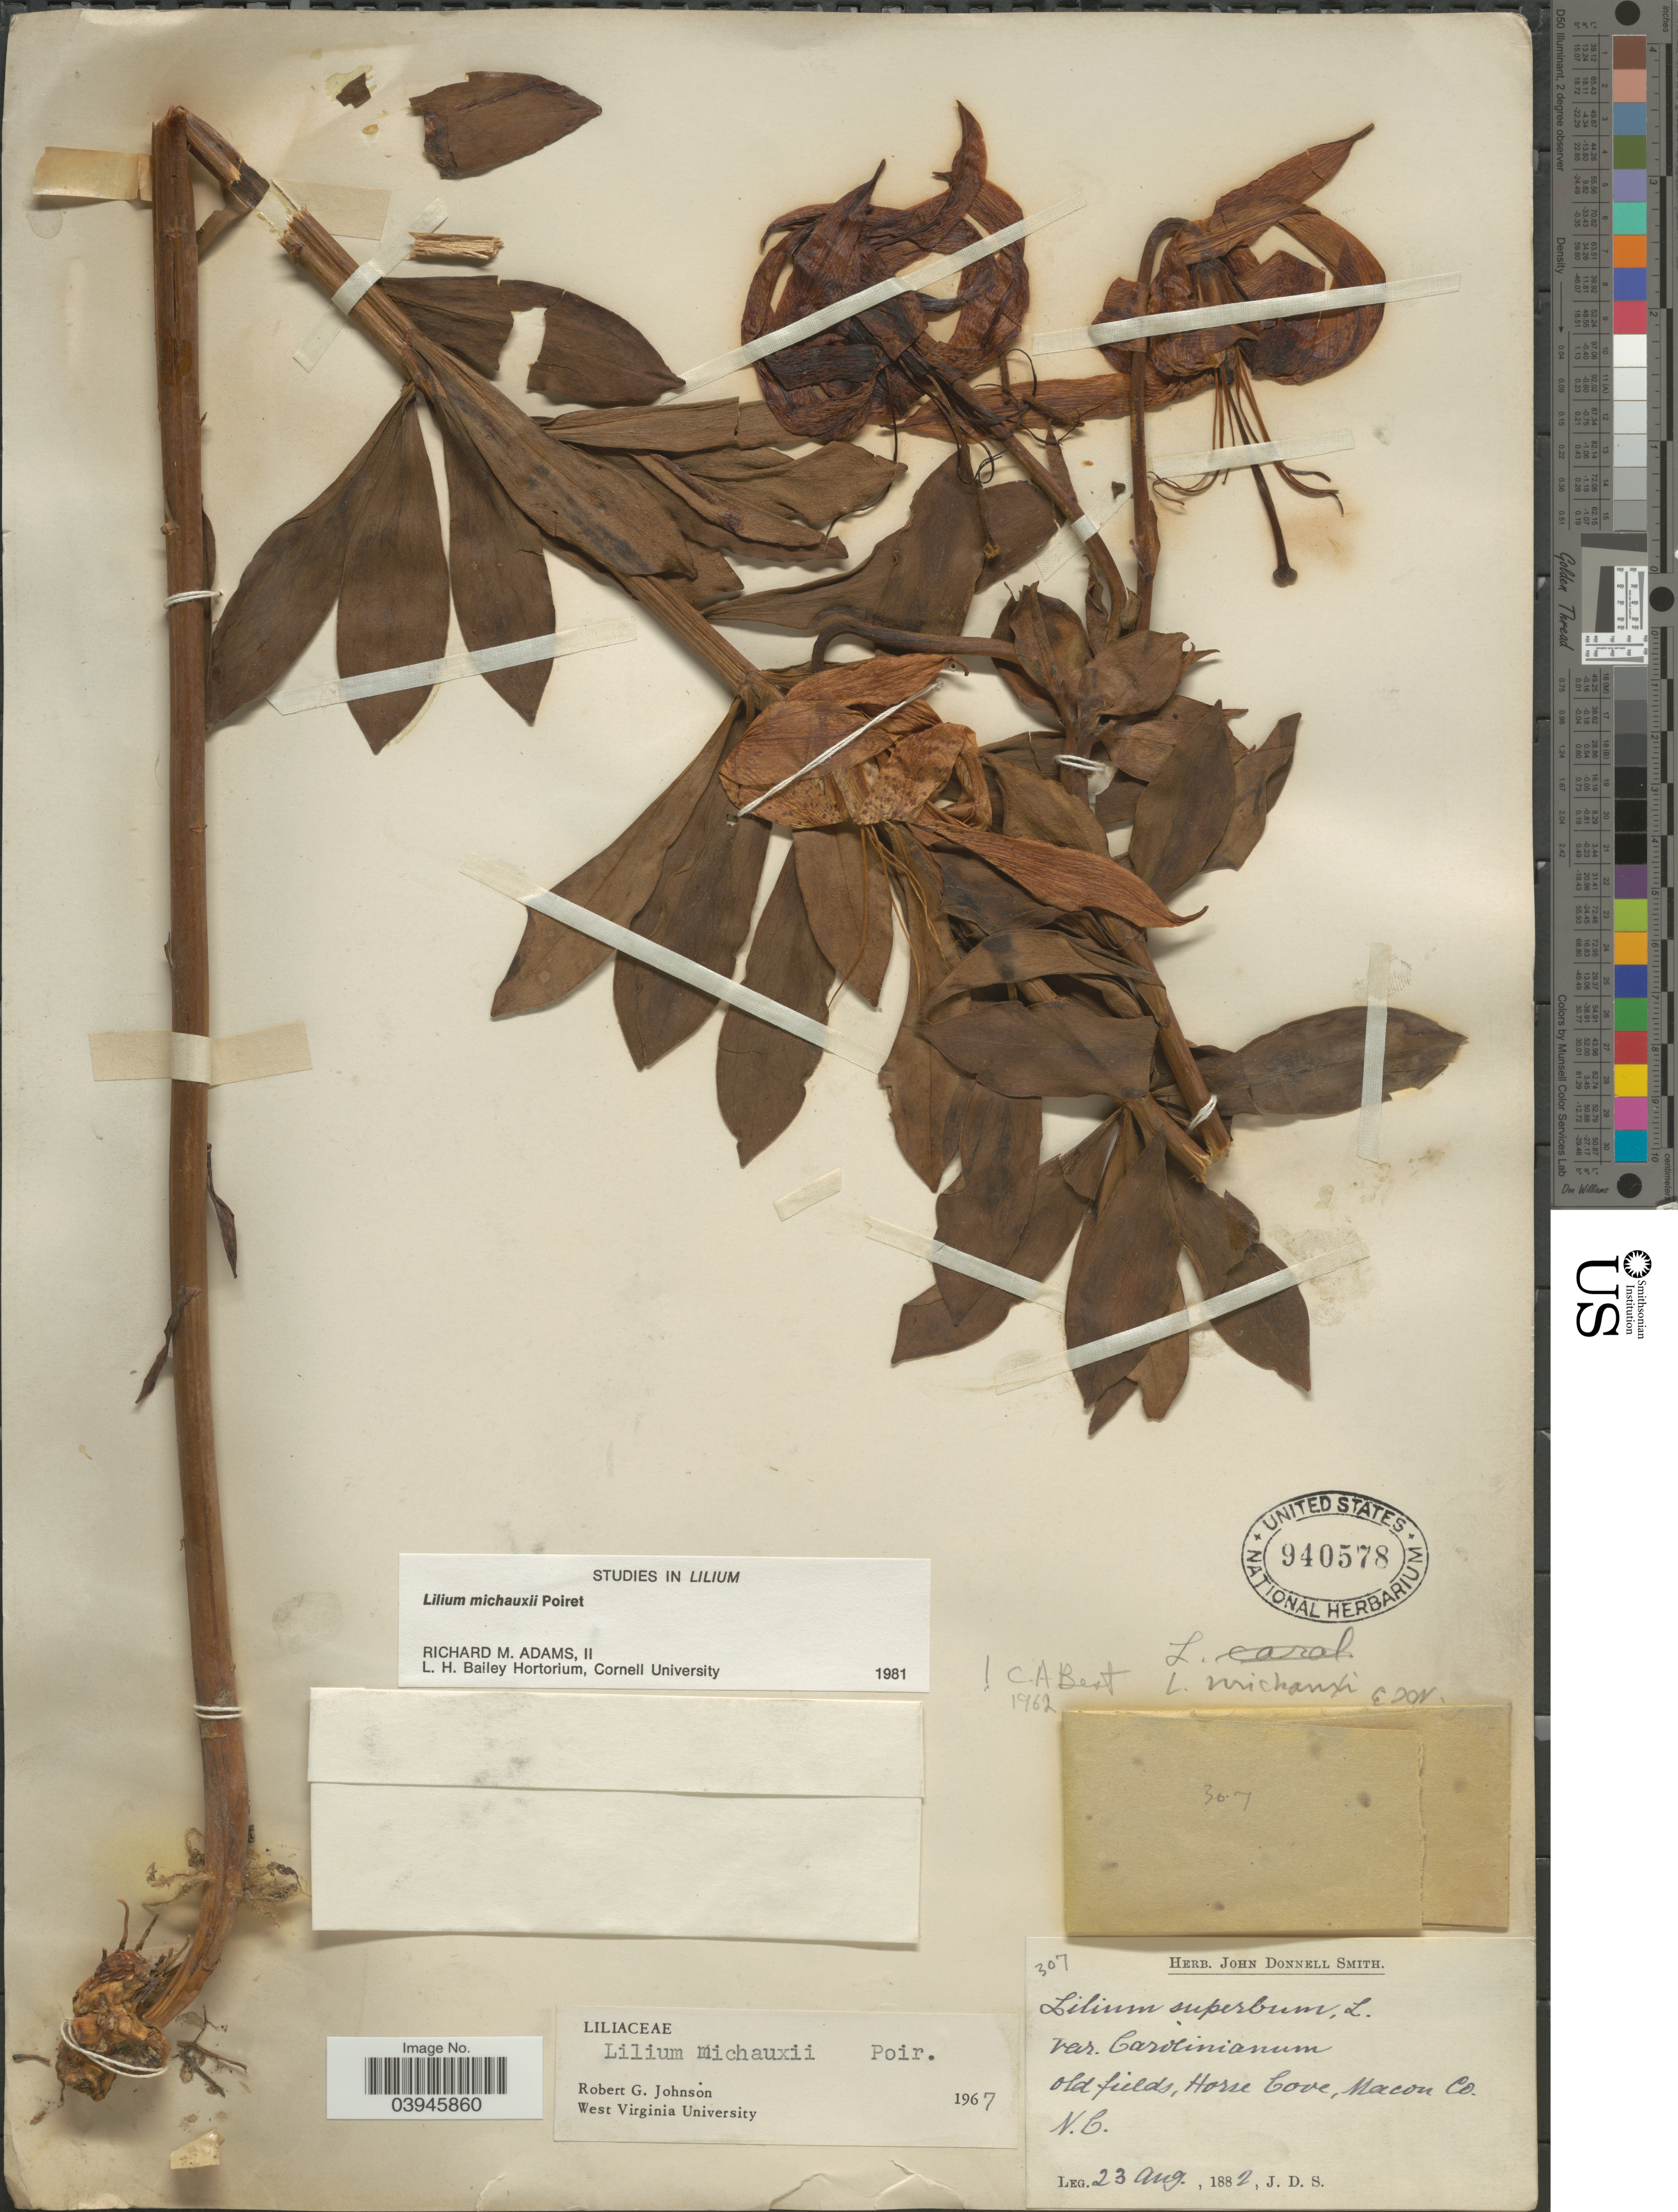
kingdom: Plantae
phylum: Tracheophyta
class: Liliopsida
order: Liliales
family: Liliaceae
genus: Lilium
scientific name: Lilium michauxii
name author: Poir.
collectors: J. Donnell Smith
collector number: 307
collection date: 1882-08-23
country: United States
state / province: North Carolina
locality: Old fields, Horse Cove, Macon Co.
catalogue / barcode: US 940578